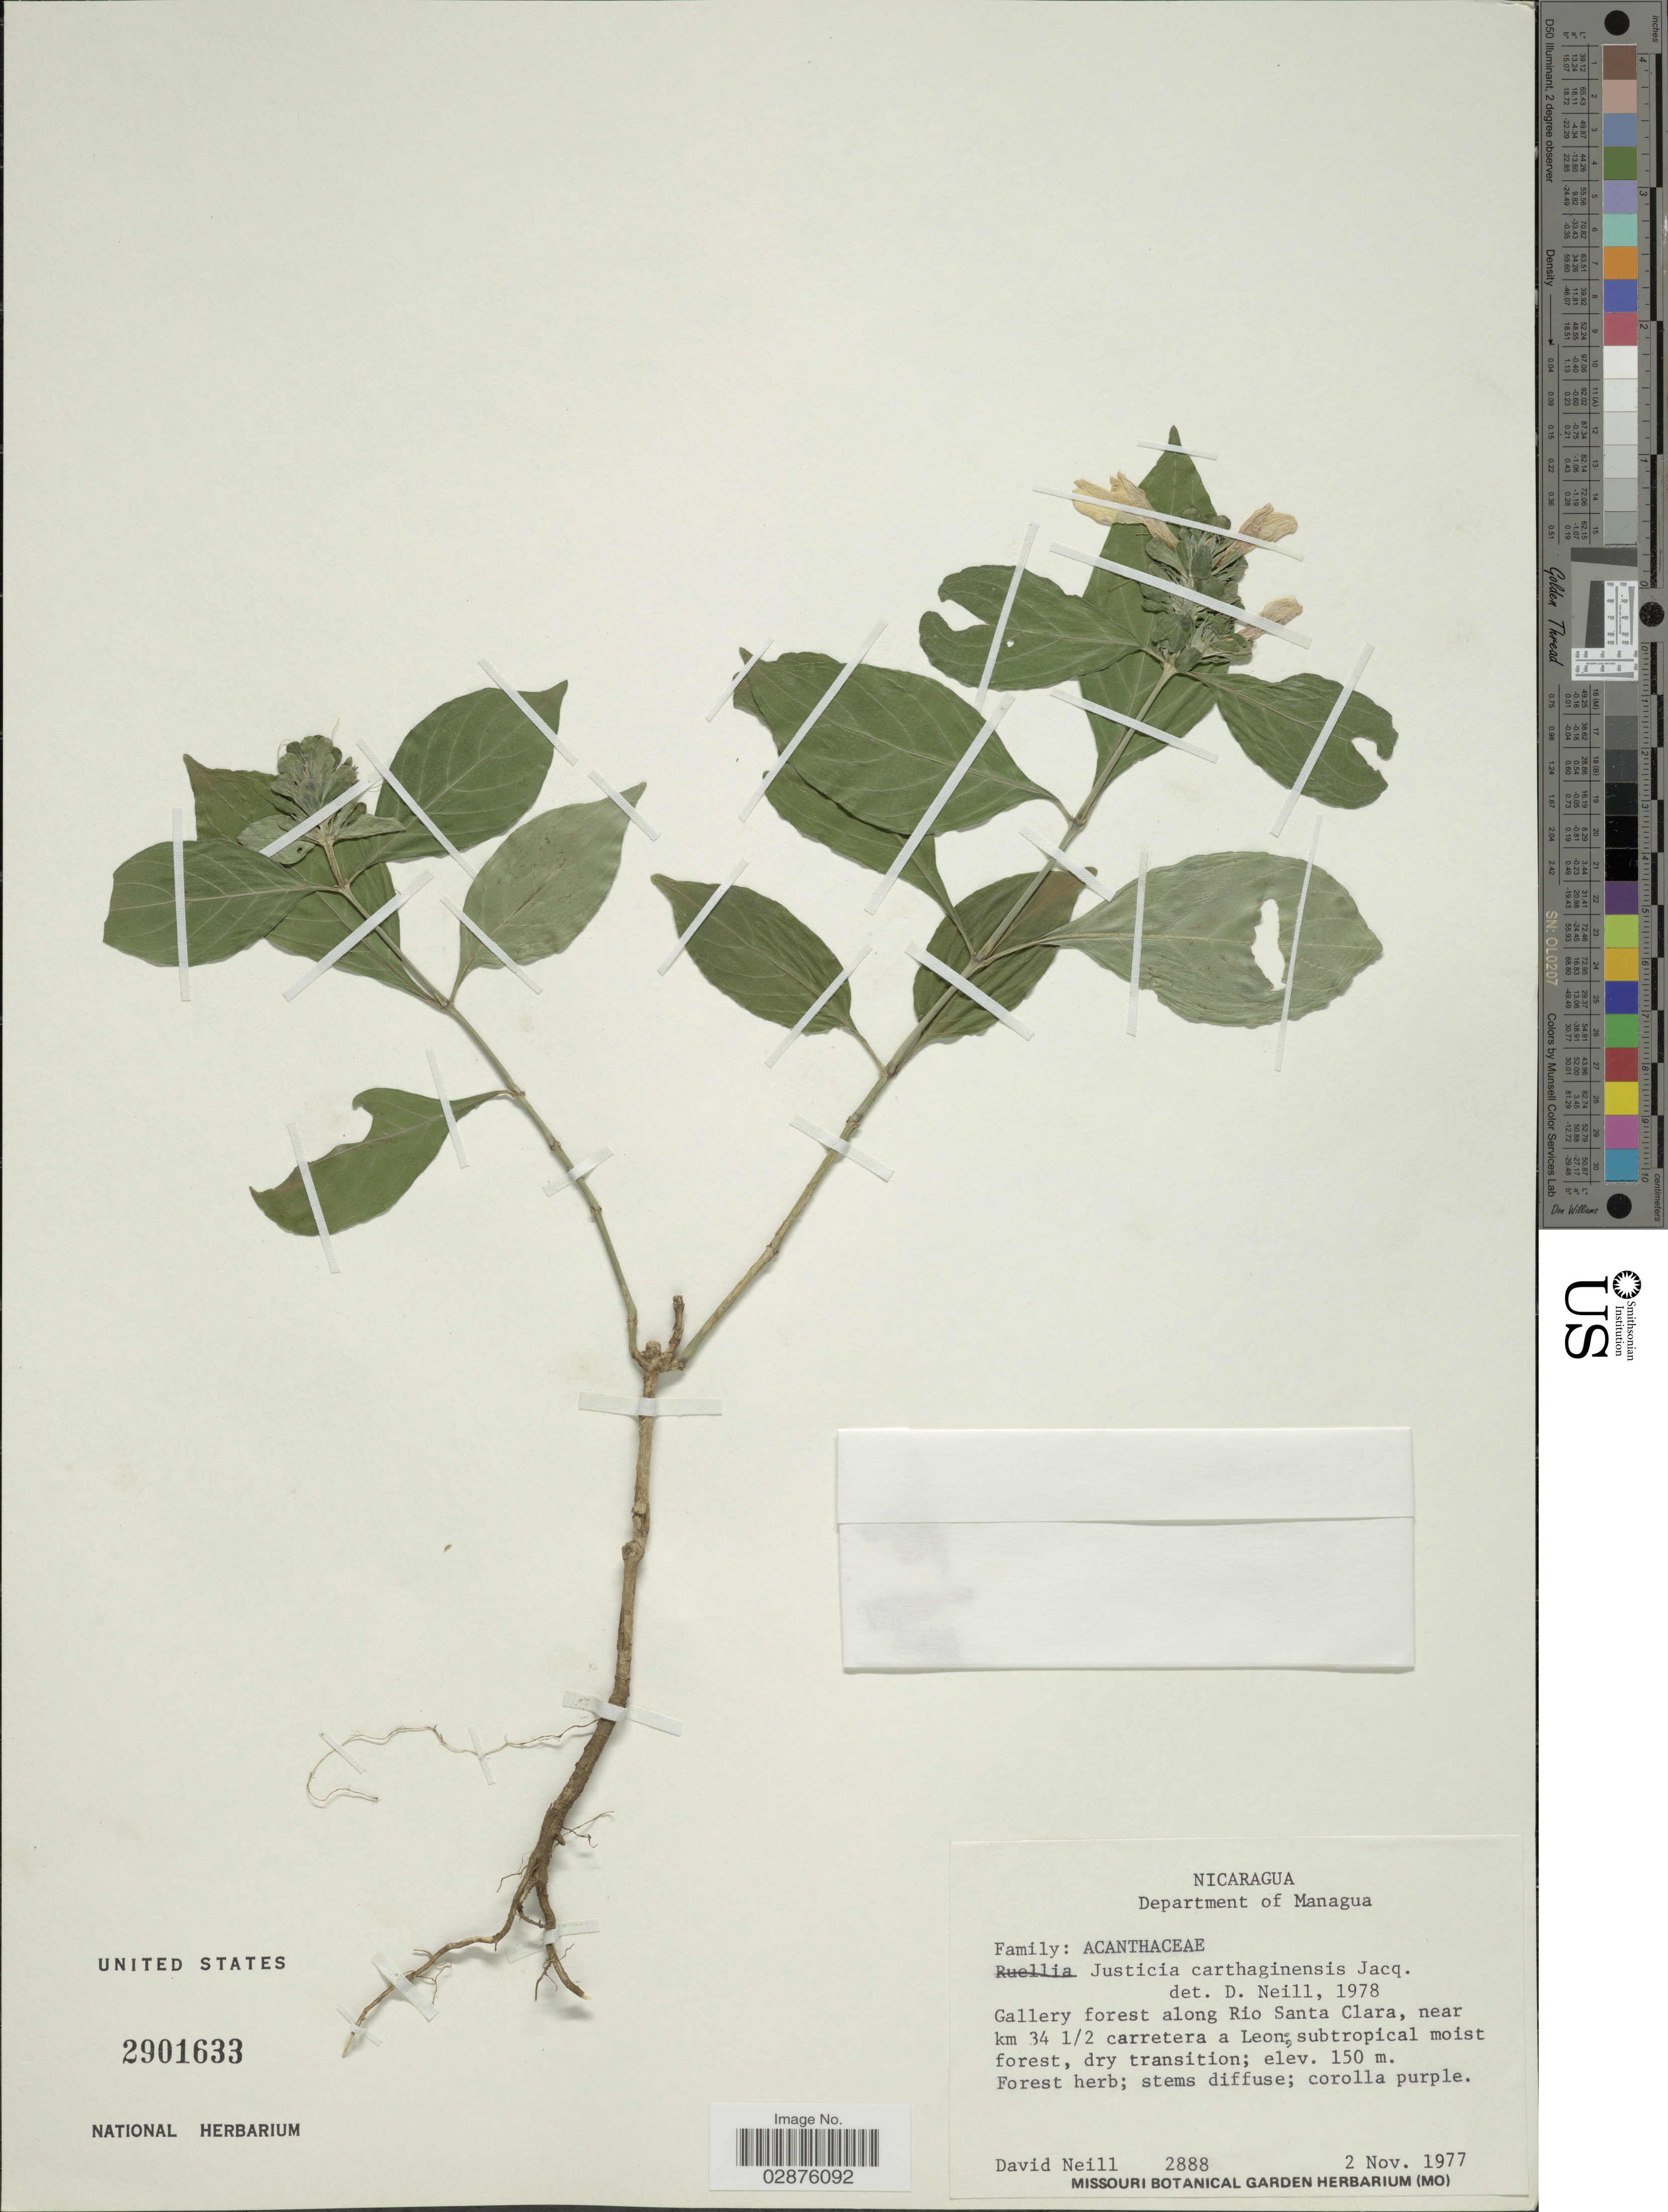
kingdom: Plantae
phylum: Tracheophyta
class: Magnoliopsida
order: Lamiales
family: Acanthaceae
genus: Justicia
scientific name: Justicia carthaginensis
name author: Jacq.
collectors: D. Neill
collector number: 2888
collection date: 1977-11-02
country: Nicaragua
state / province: Managua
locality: Department of Managua, Gallery forest along Rio Santa Clara, near km 34½ carretera a Leon.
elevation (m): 150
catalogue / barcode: US 2901633